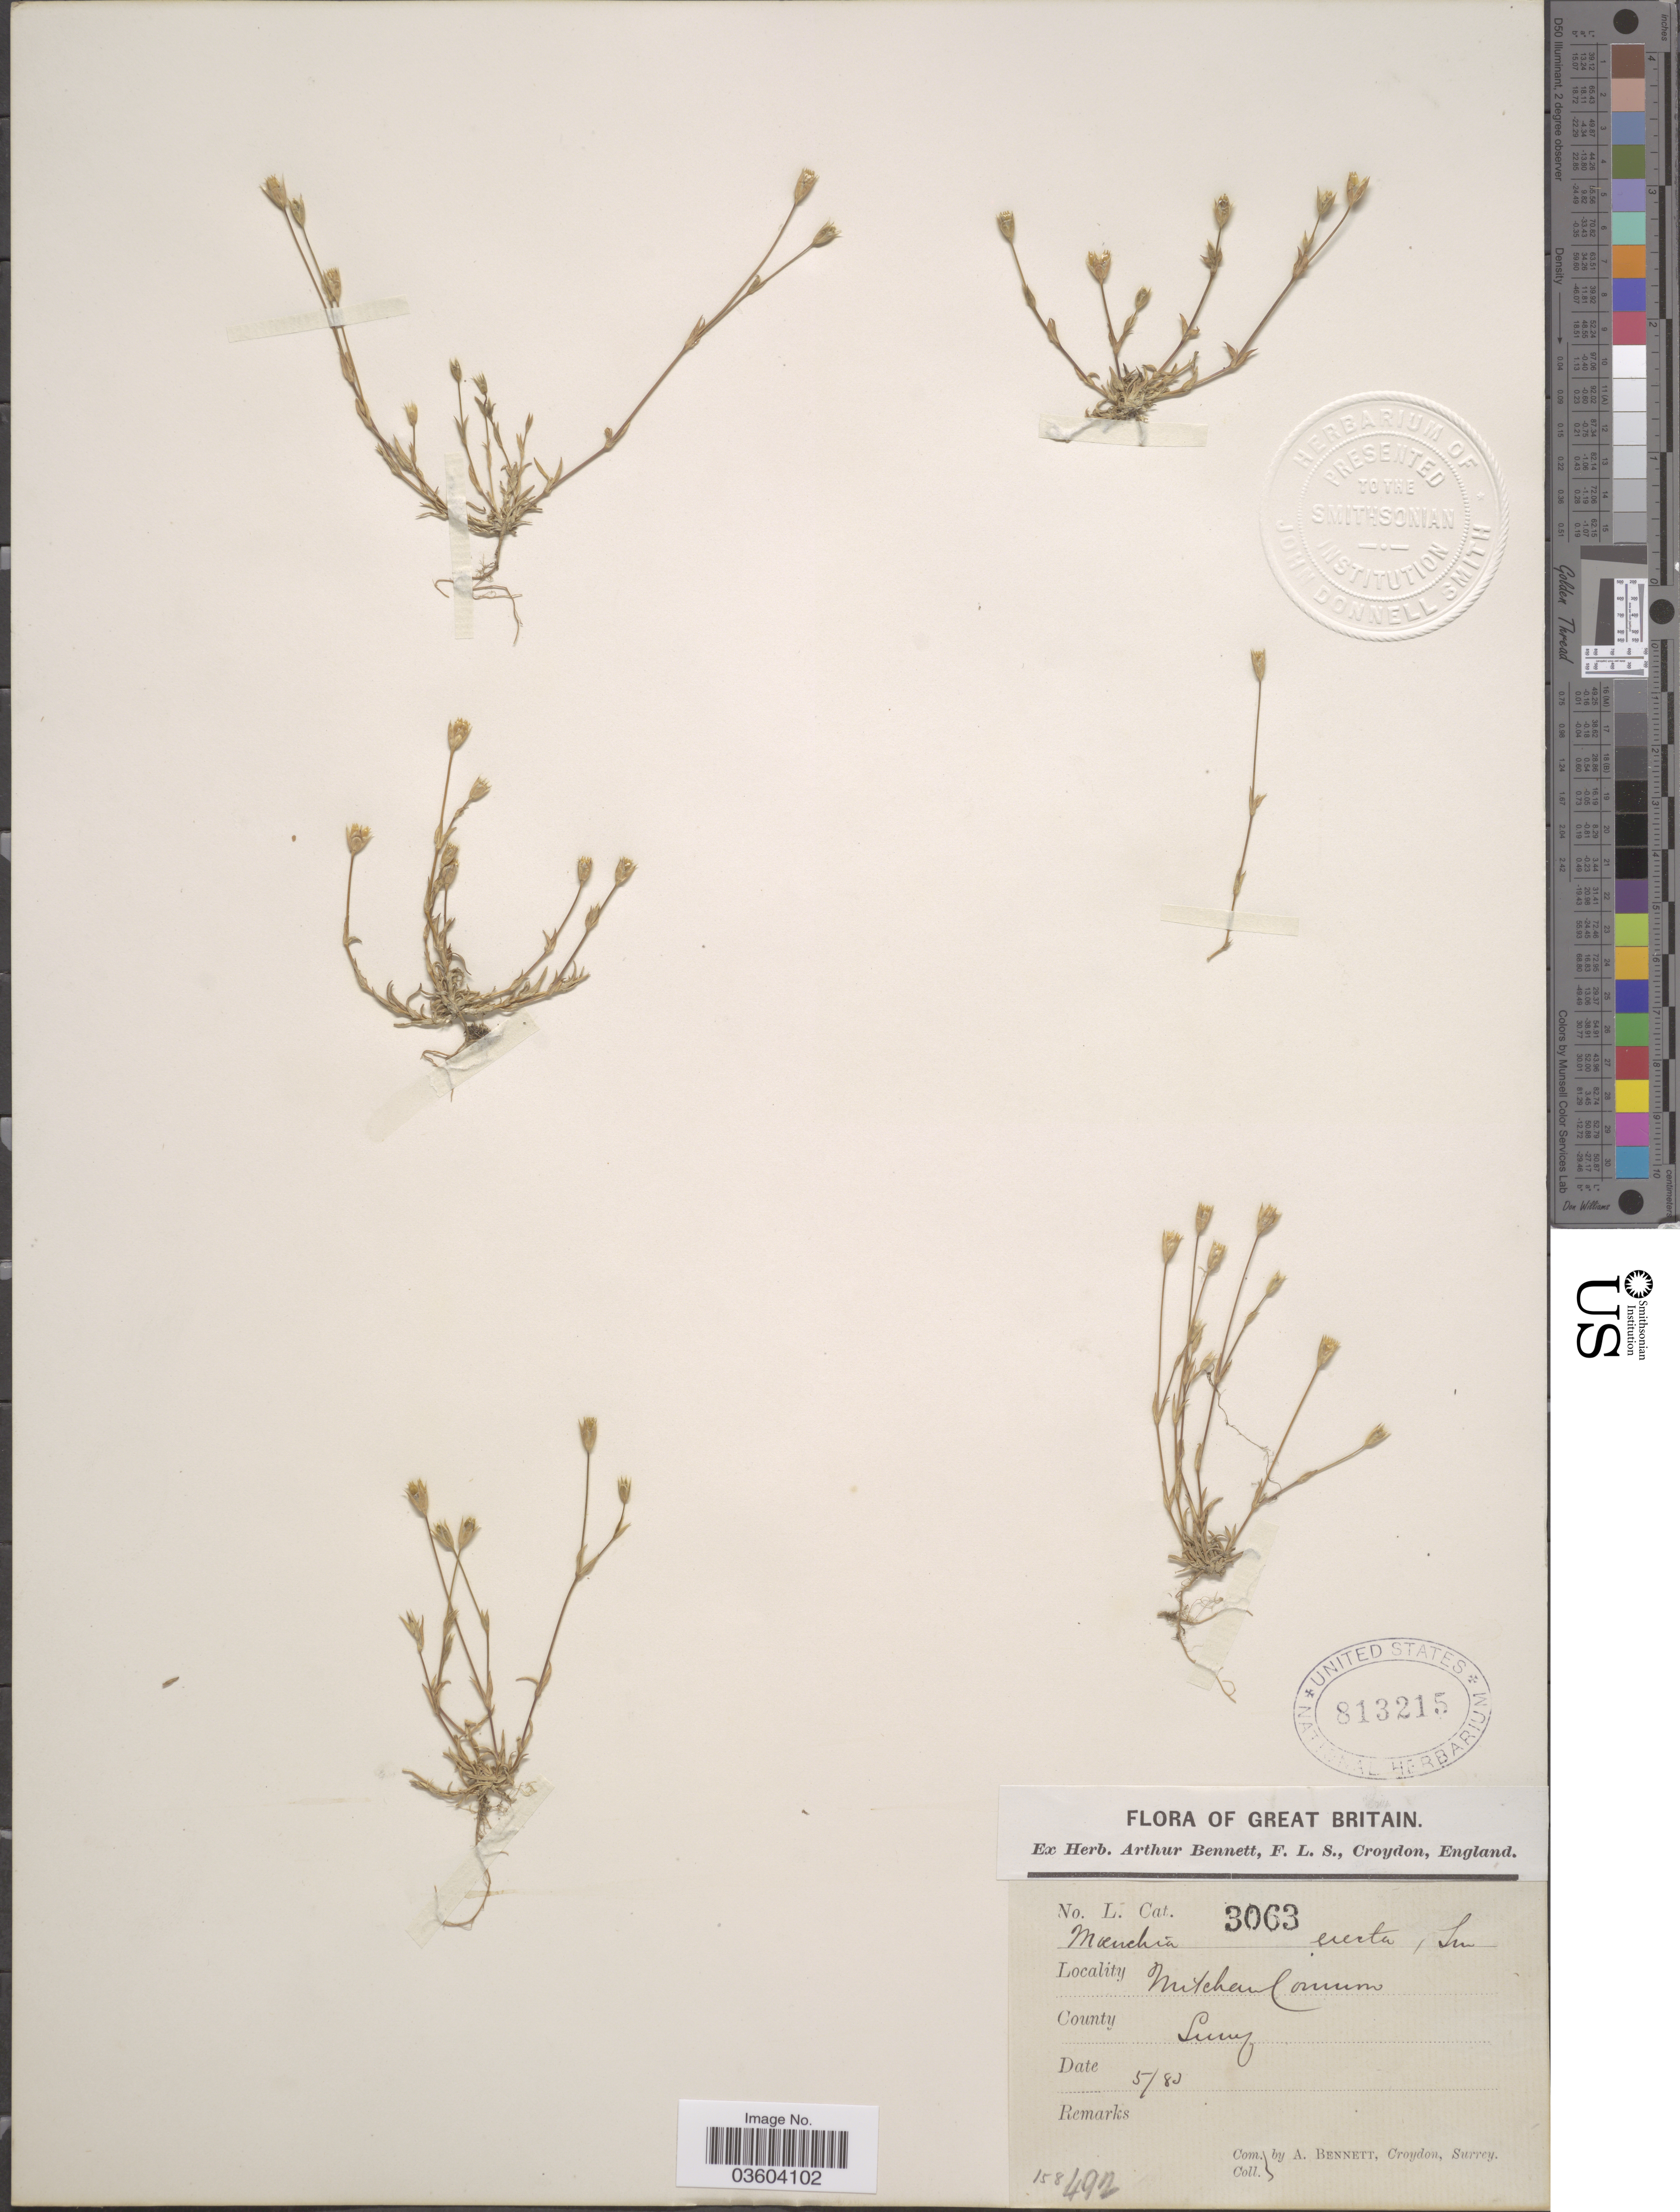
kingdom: Plantae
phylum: Tracheophyta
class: Magnoliopsida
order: Caryophyllales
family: Caryophyllaceae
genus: Moenchia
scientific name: Moenchia erecta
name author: (L.) G. Gaertn. et al.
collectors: A. Bennett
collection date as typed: Transcribed d/m/y: /5/83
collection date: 1883-05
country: United Kingdom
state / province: England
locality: Mitcham Common. County Surrey.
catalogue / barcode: US 813215